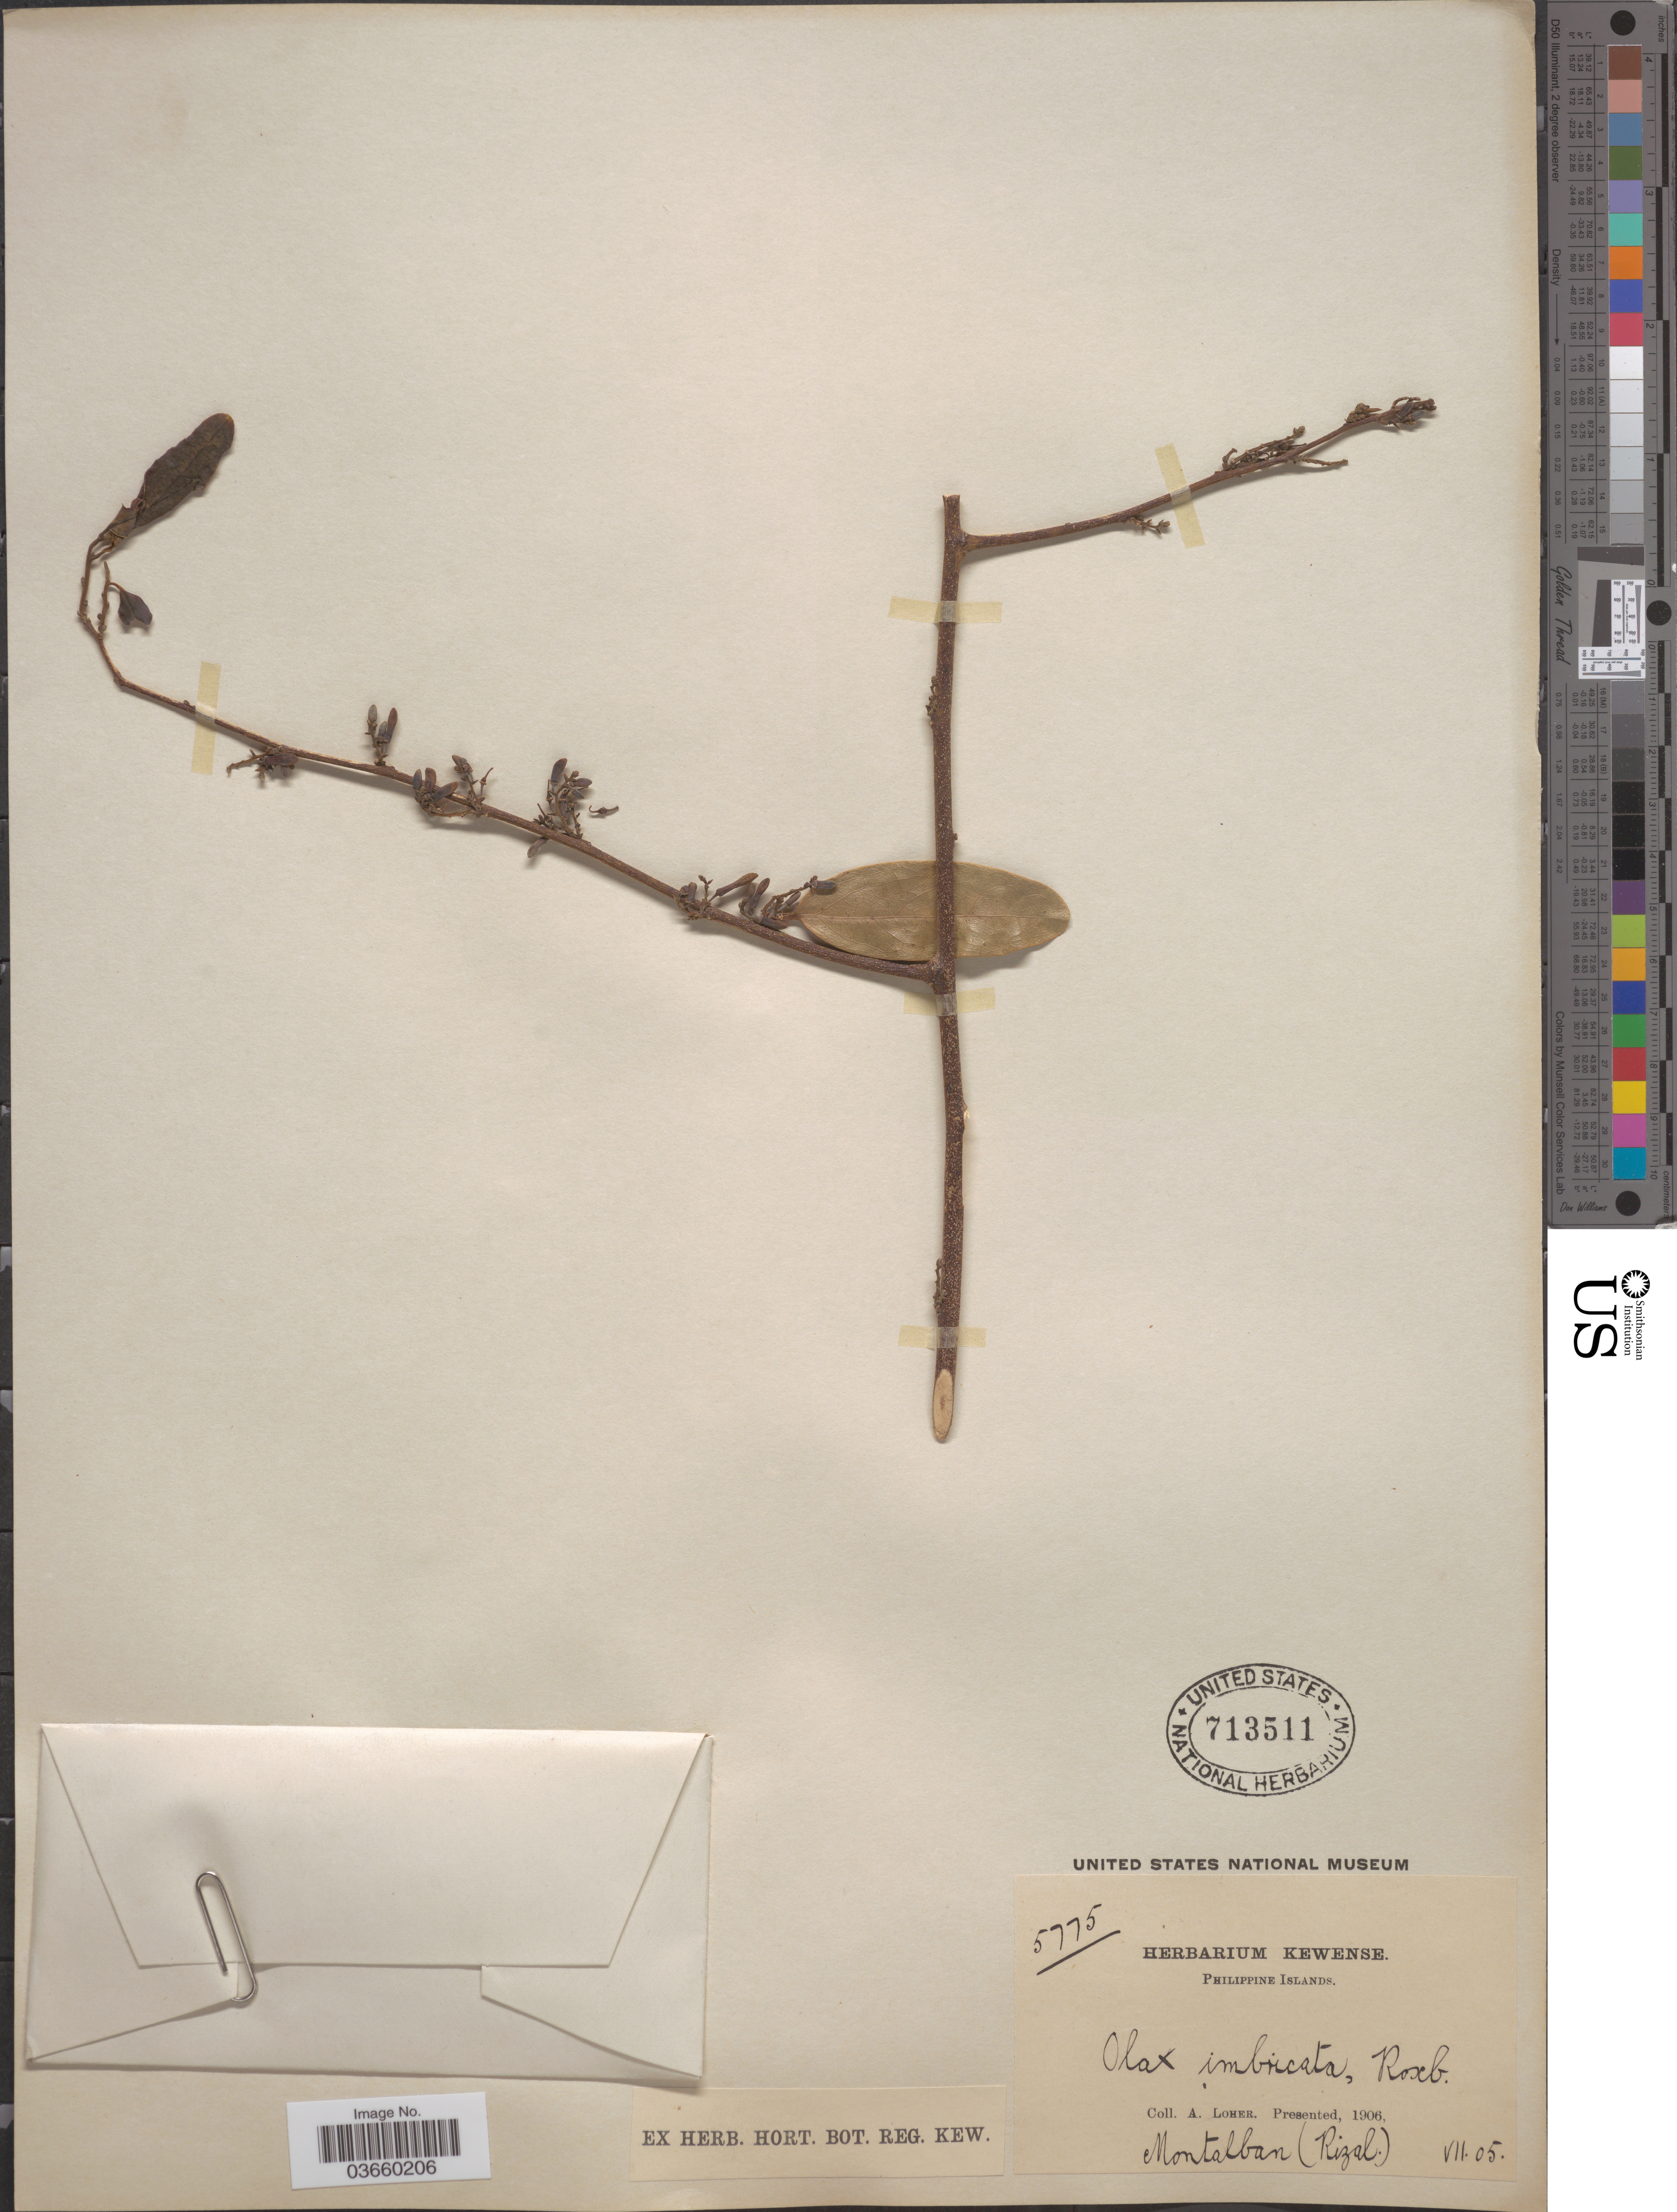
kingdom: Plantae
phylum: Tracheophyta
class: Magnoliopsida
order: Santalales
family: Olacaceae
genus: Olax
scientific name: Olax imbricata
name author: Roxb.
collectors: A. Loher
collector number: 5775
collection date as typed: Transcribed d/m/y: /7/5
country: Philippines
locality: Philippine Islands. Montalban (Rizal).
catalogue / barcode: US 713511